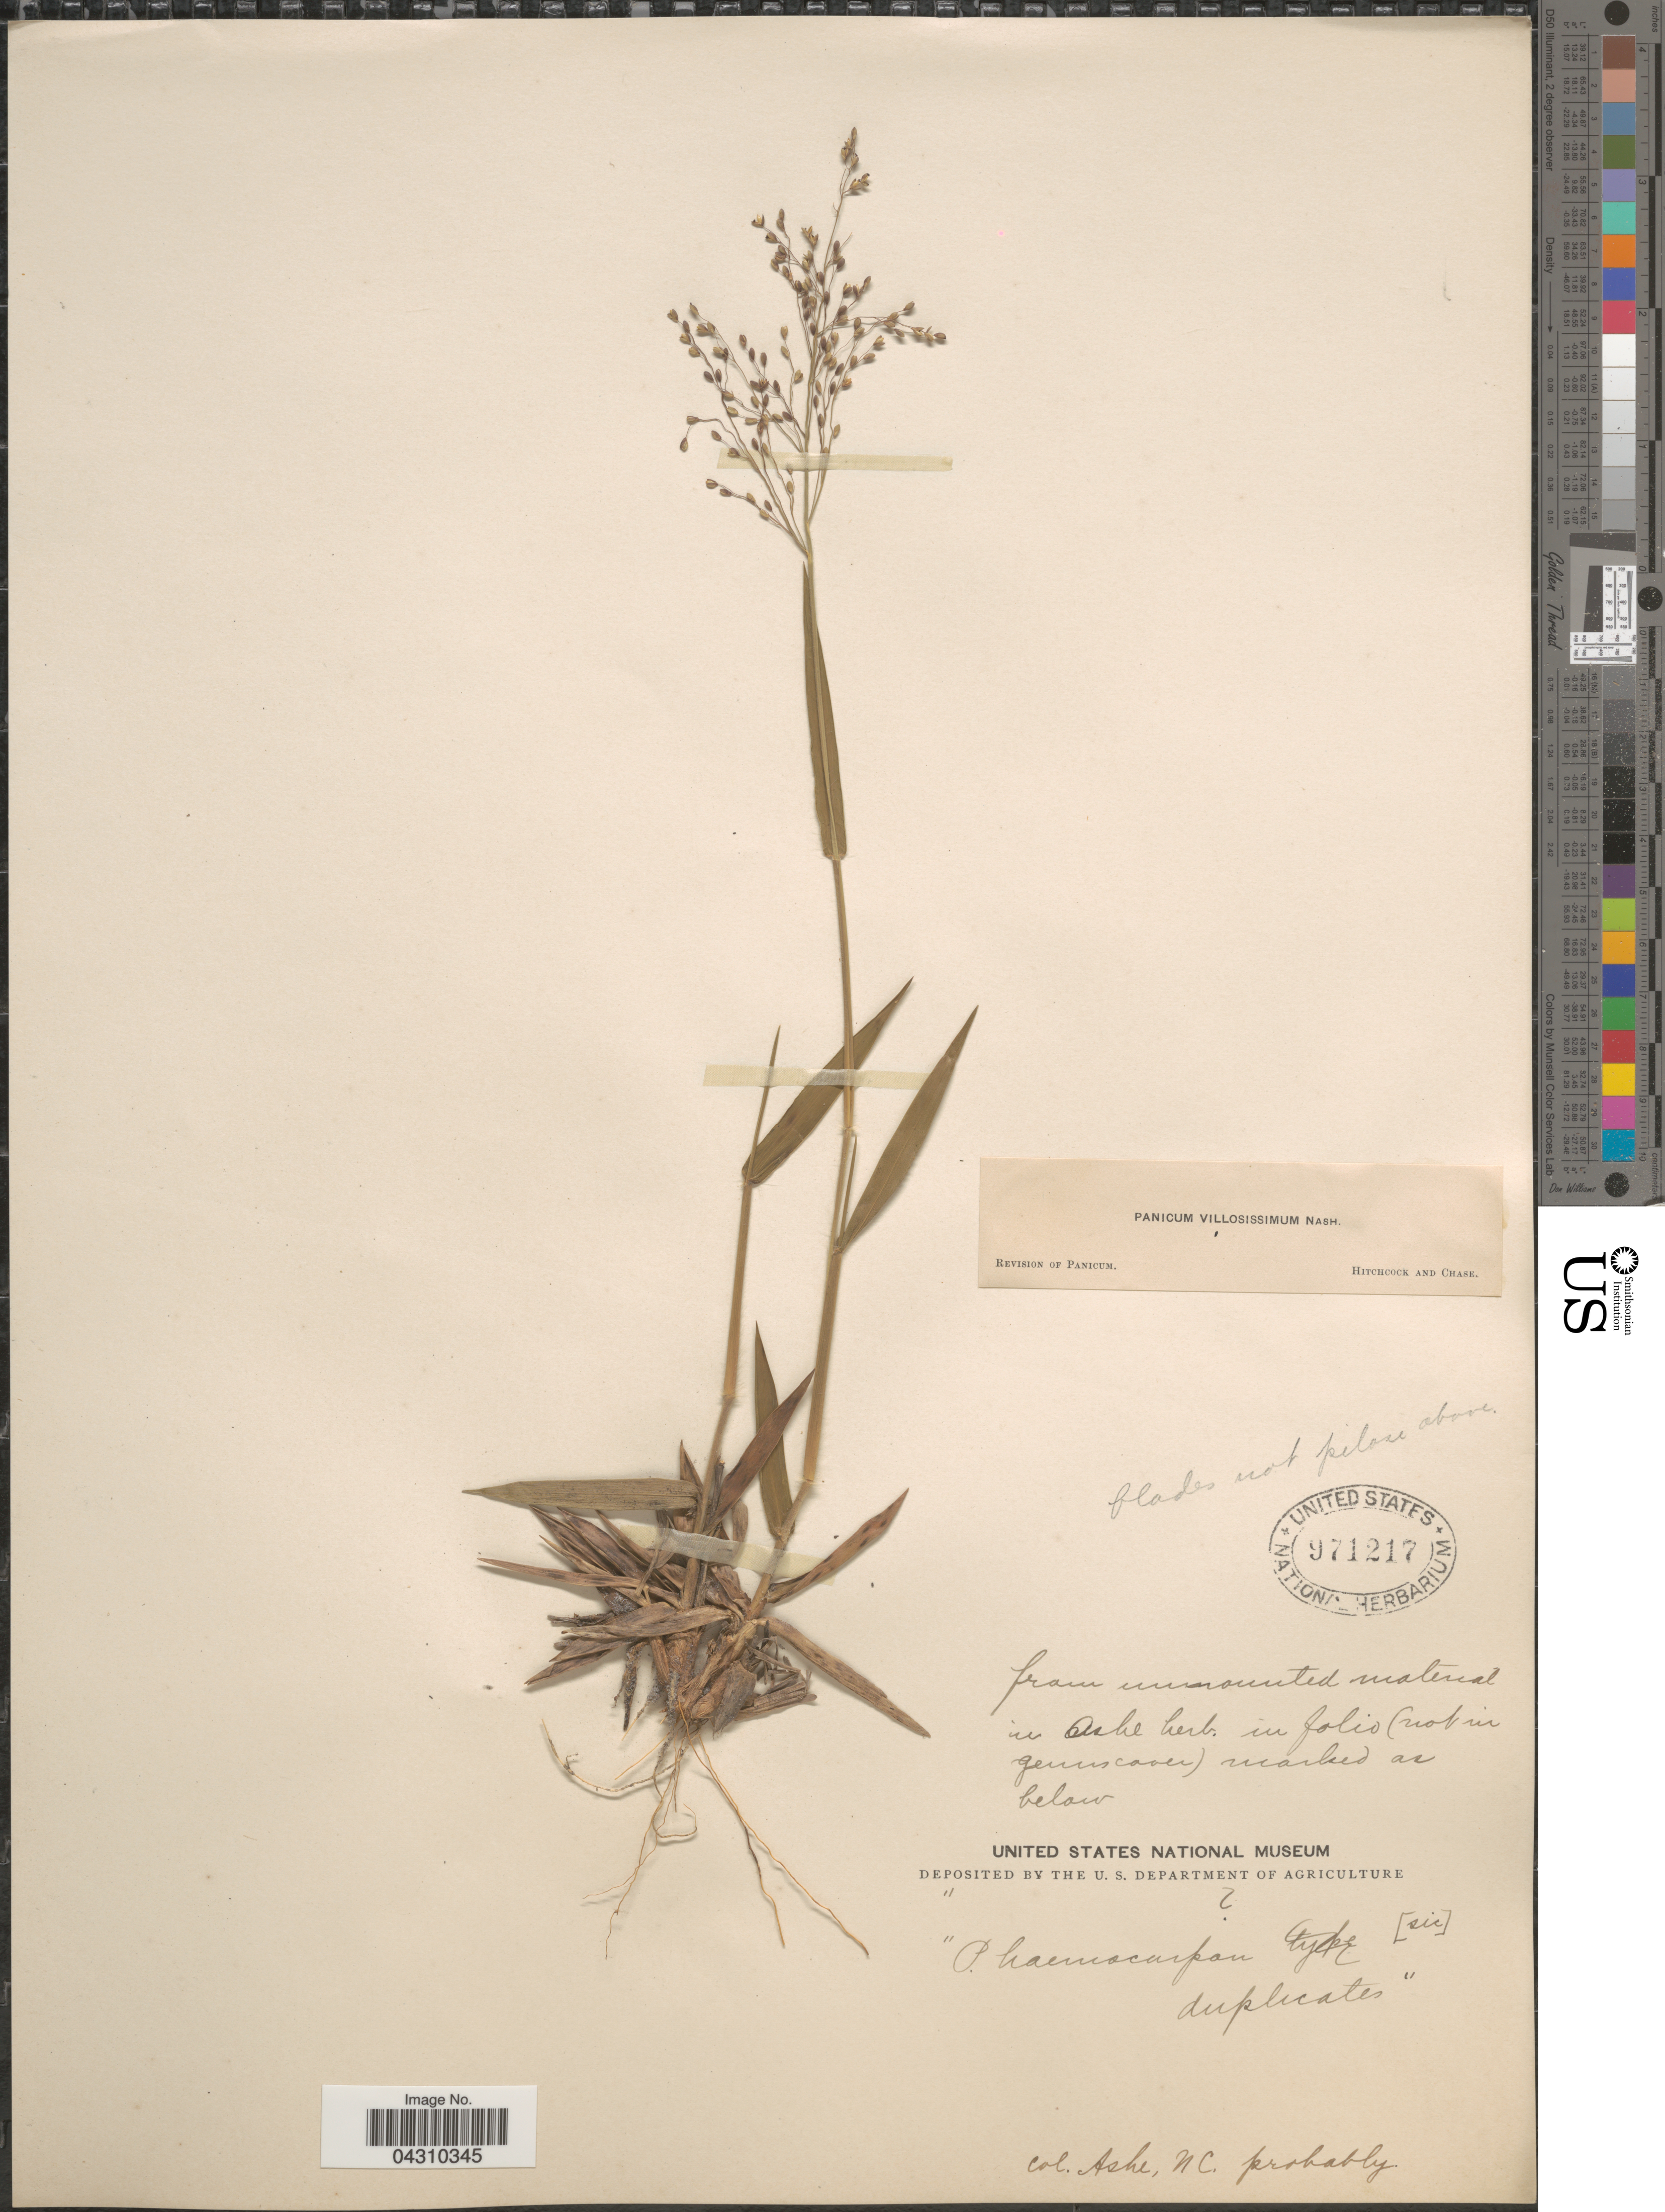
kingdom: Plantae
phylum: Tracheophyta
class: Liliopsida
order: Poales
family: Poaceae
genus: Dichanthelium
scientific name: Dichanthelium acuminatum var. acuminatum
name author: (Sw.) Gould & C.A. Clark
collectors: -- Ashe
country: United States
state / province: North Carolina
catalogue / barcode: US 971217